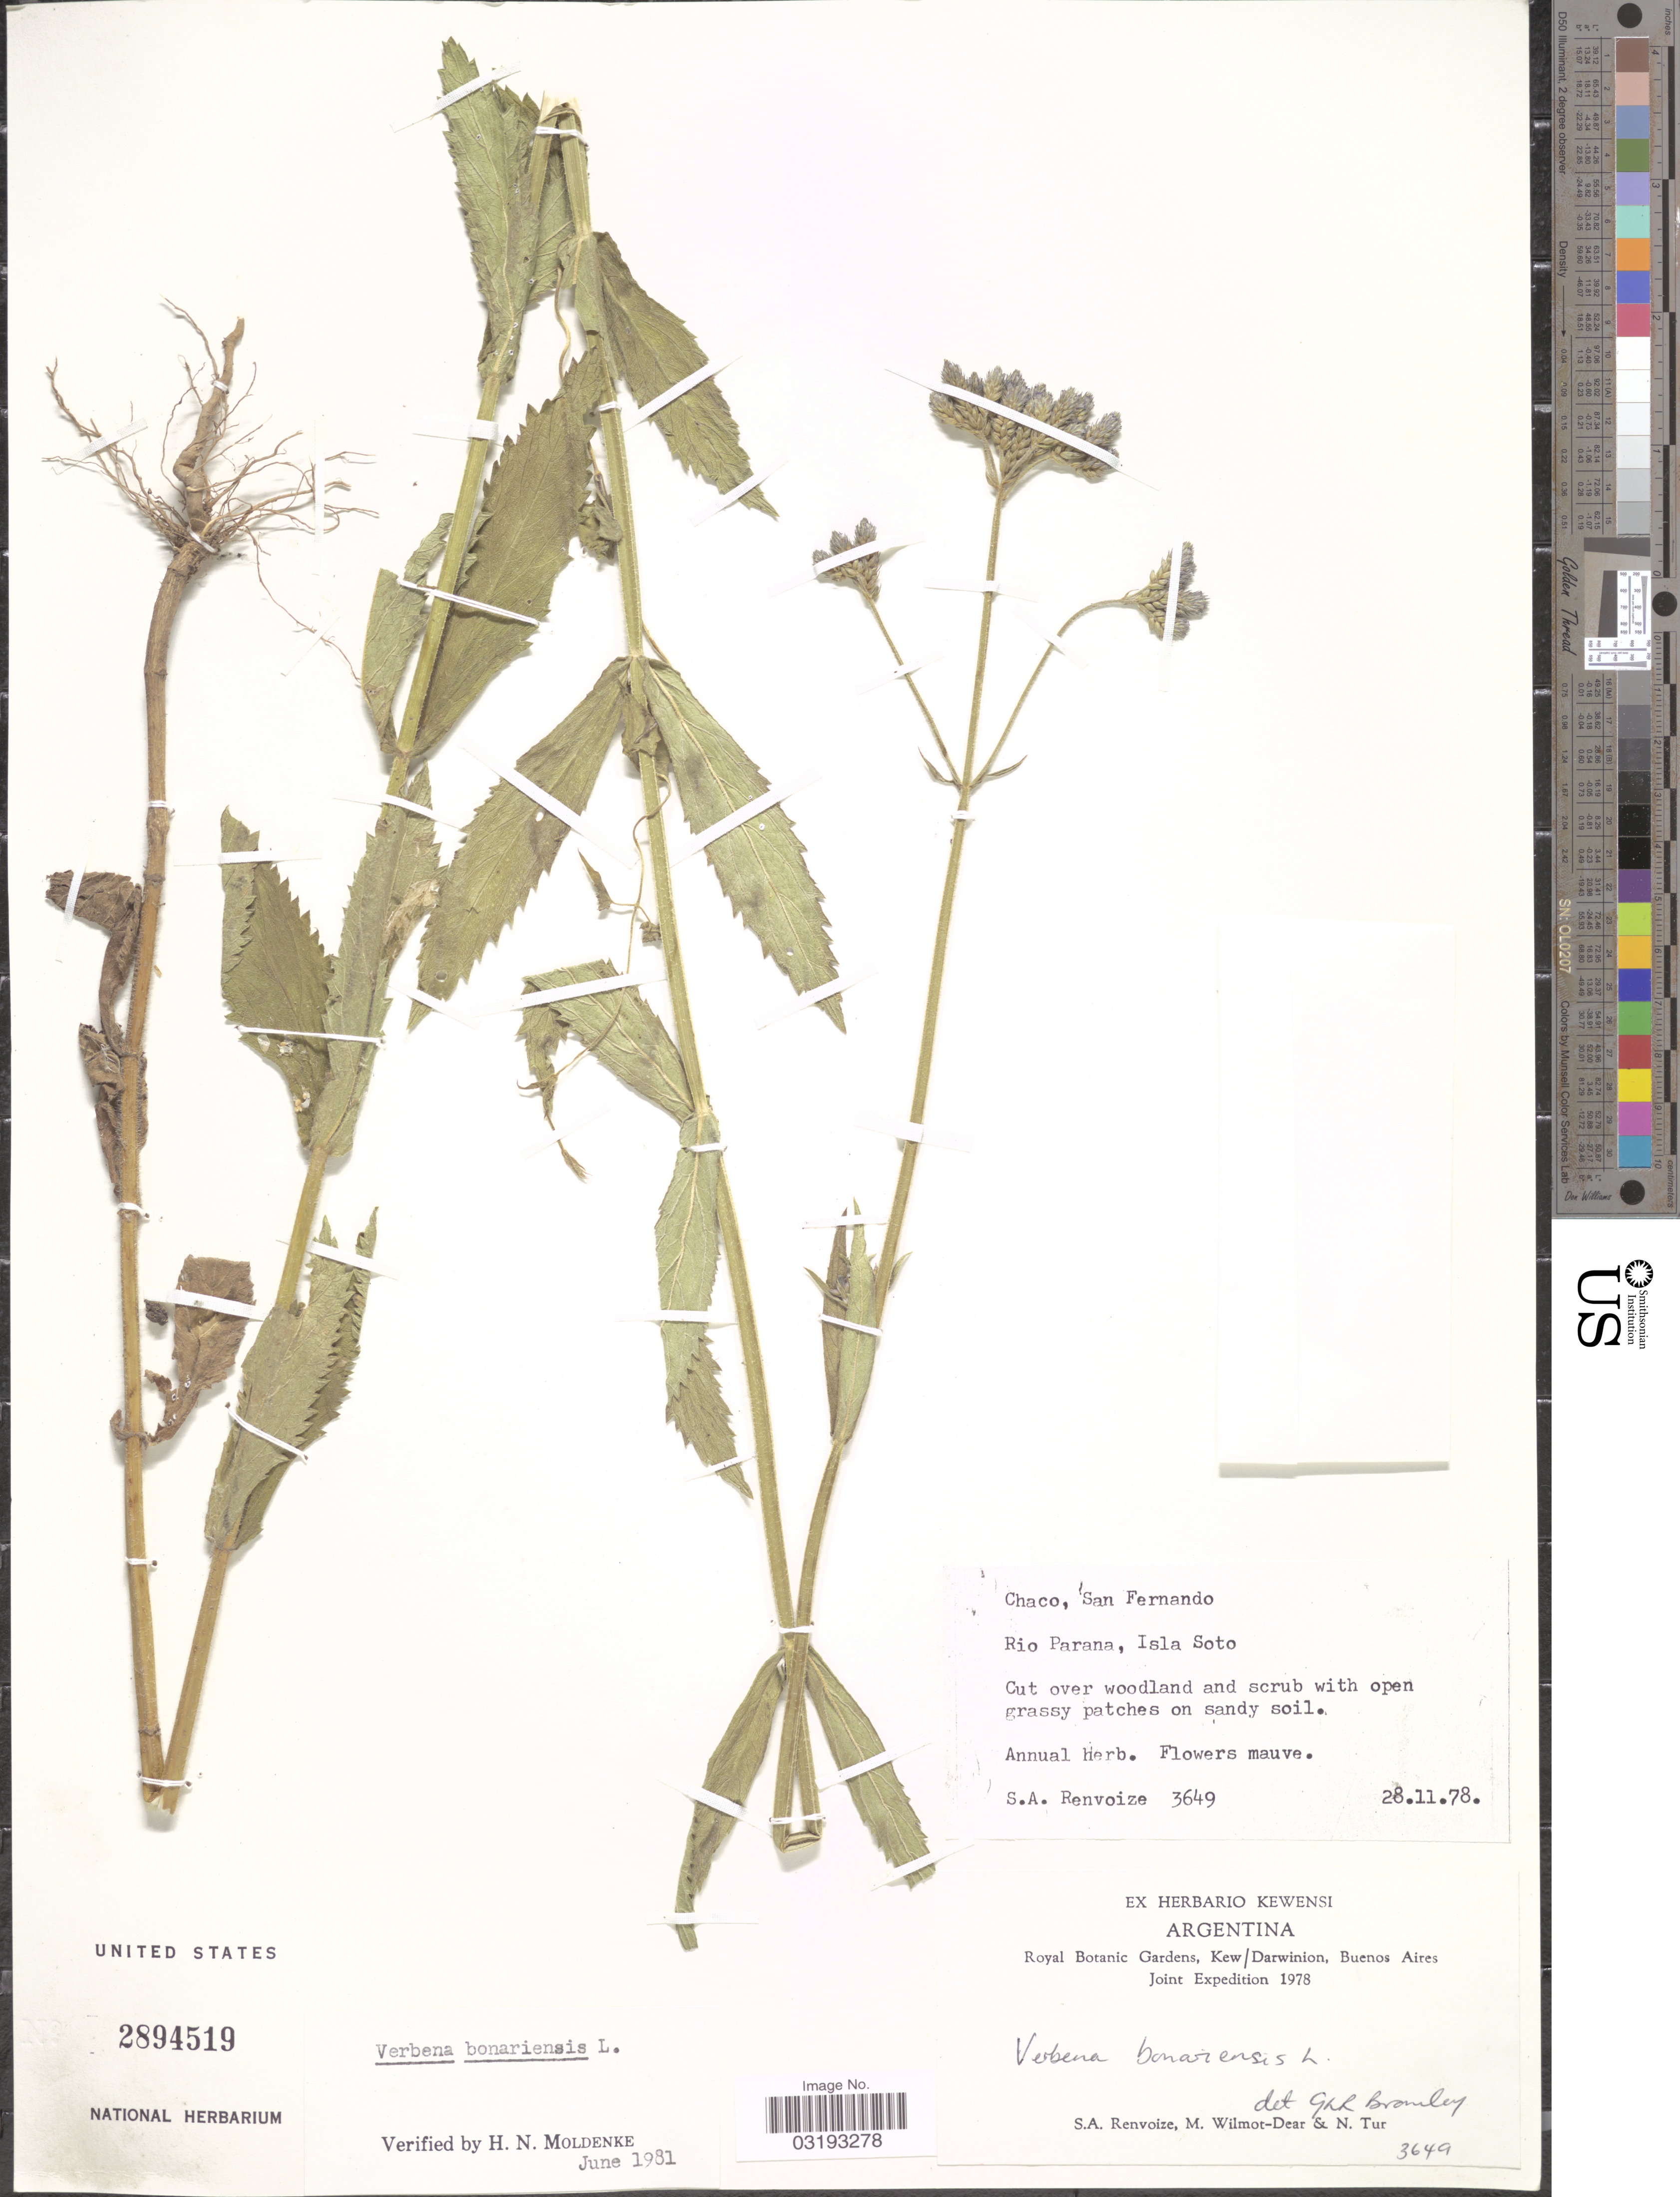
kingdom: Plantae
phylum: Tracheophyta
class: Magnoliopsida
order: Lamiales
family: Verbenaceae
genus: Verbena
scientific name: Verbena bonariensis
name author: L.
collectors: S. A. Renvoize, M. Wilmot-Dear & N. Tur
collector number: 3649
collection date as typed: Transcribed d/m/y: 28/11/78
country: Argentina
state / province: Chaco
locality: San Fernando. Rio Parana, Isla Soto. Buenos Aires Joint.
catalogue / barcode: US 2894519